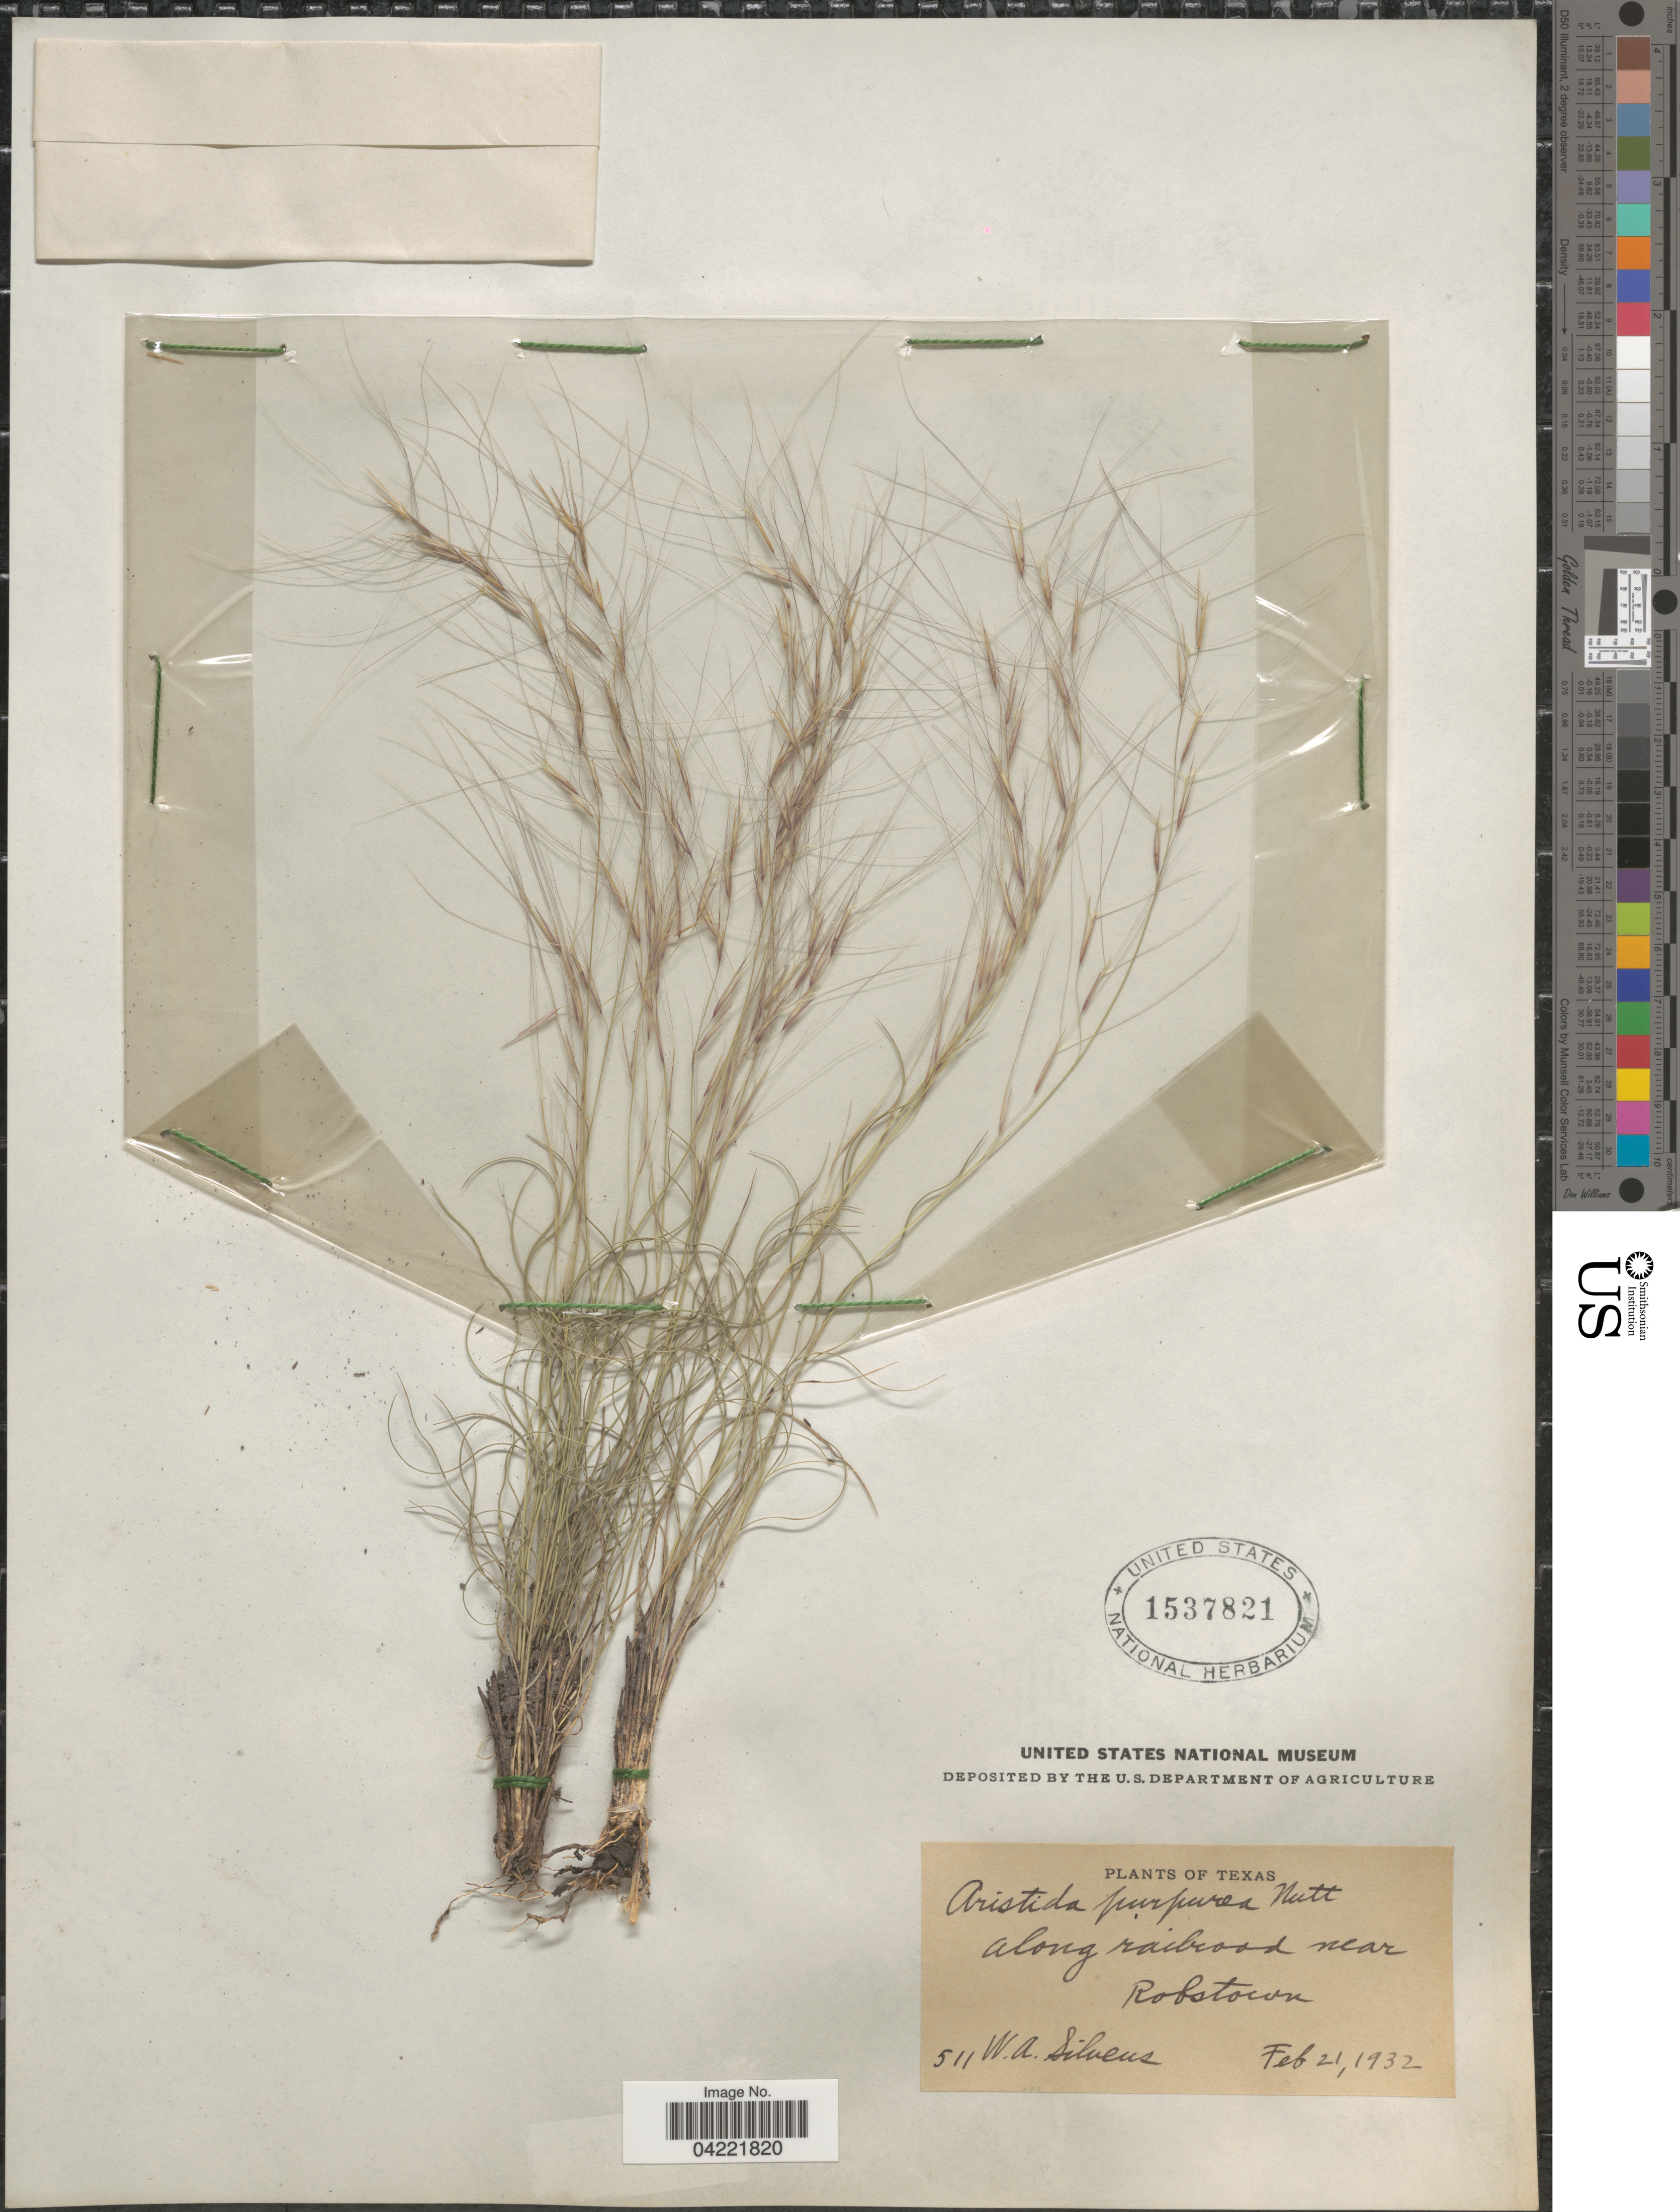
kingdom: Plantae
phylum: Tracheophyta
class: Liliopsida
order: Poales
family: Poaceae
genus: Aristida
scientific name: Aristida purpurea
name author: Nutt.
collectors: W. Silveus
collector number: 511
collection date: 1932-02-21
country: United States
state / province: Texas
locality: Along railroad near Robstown.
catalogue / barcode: US 1537821